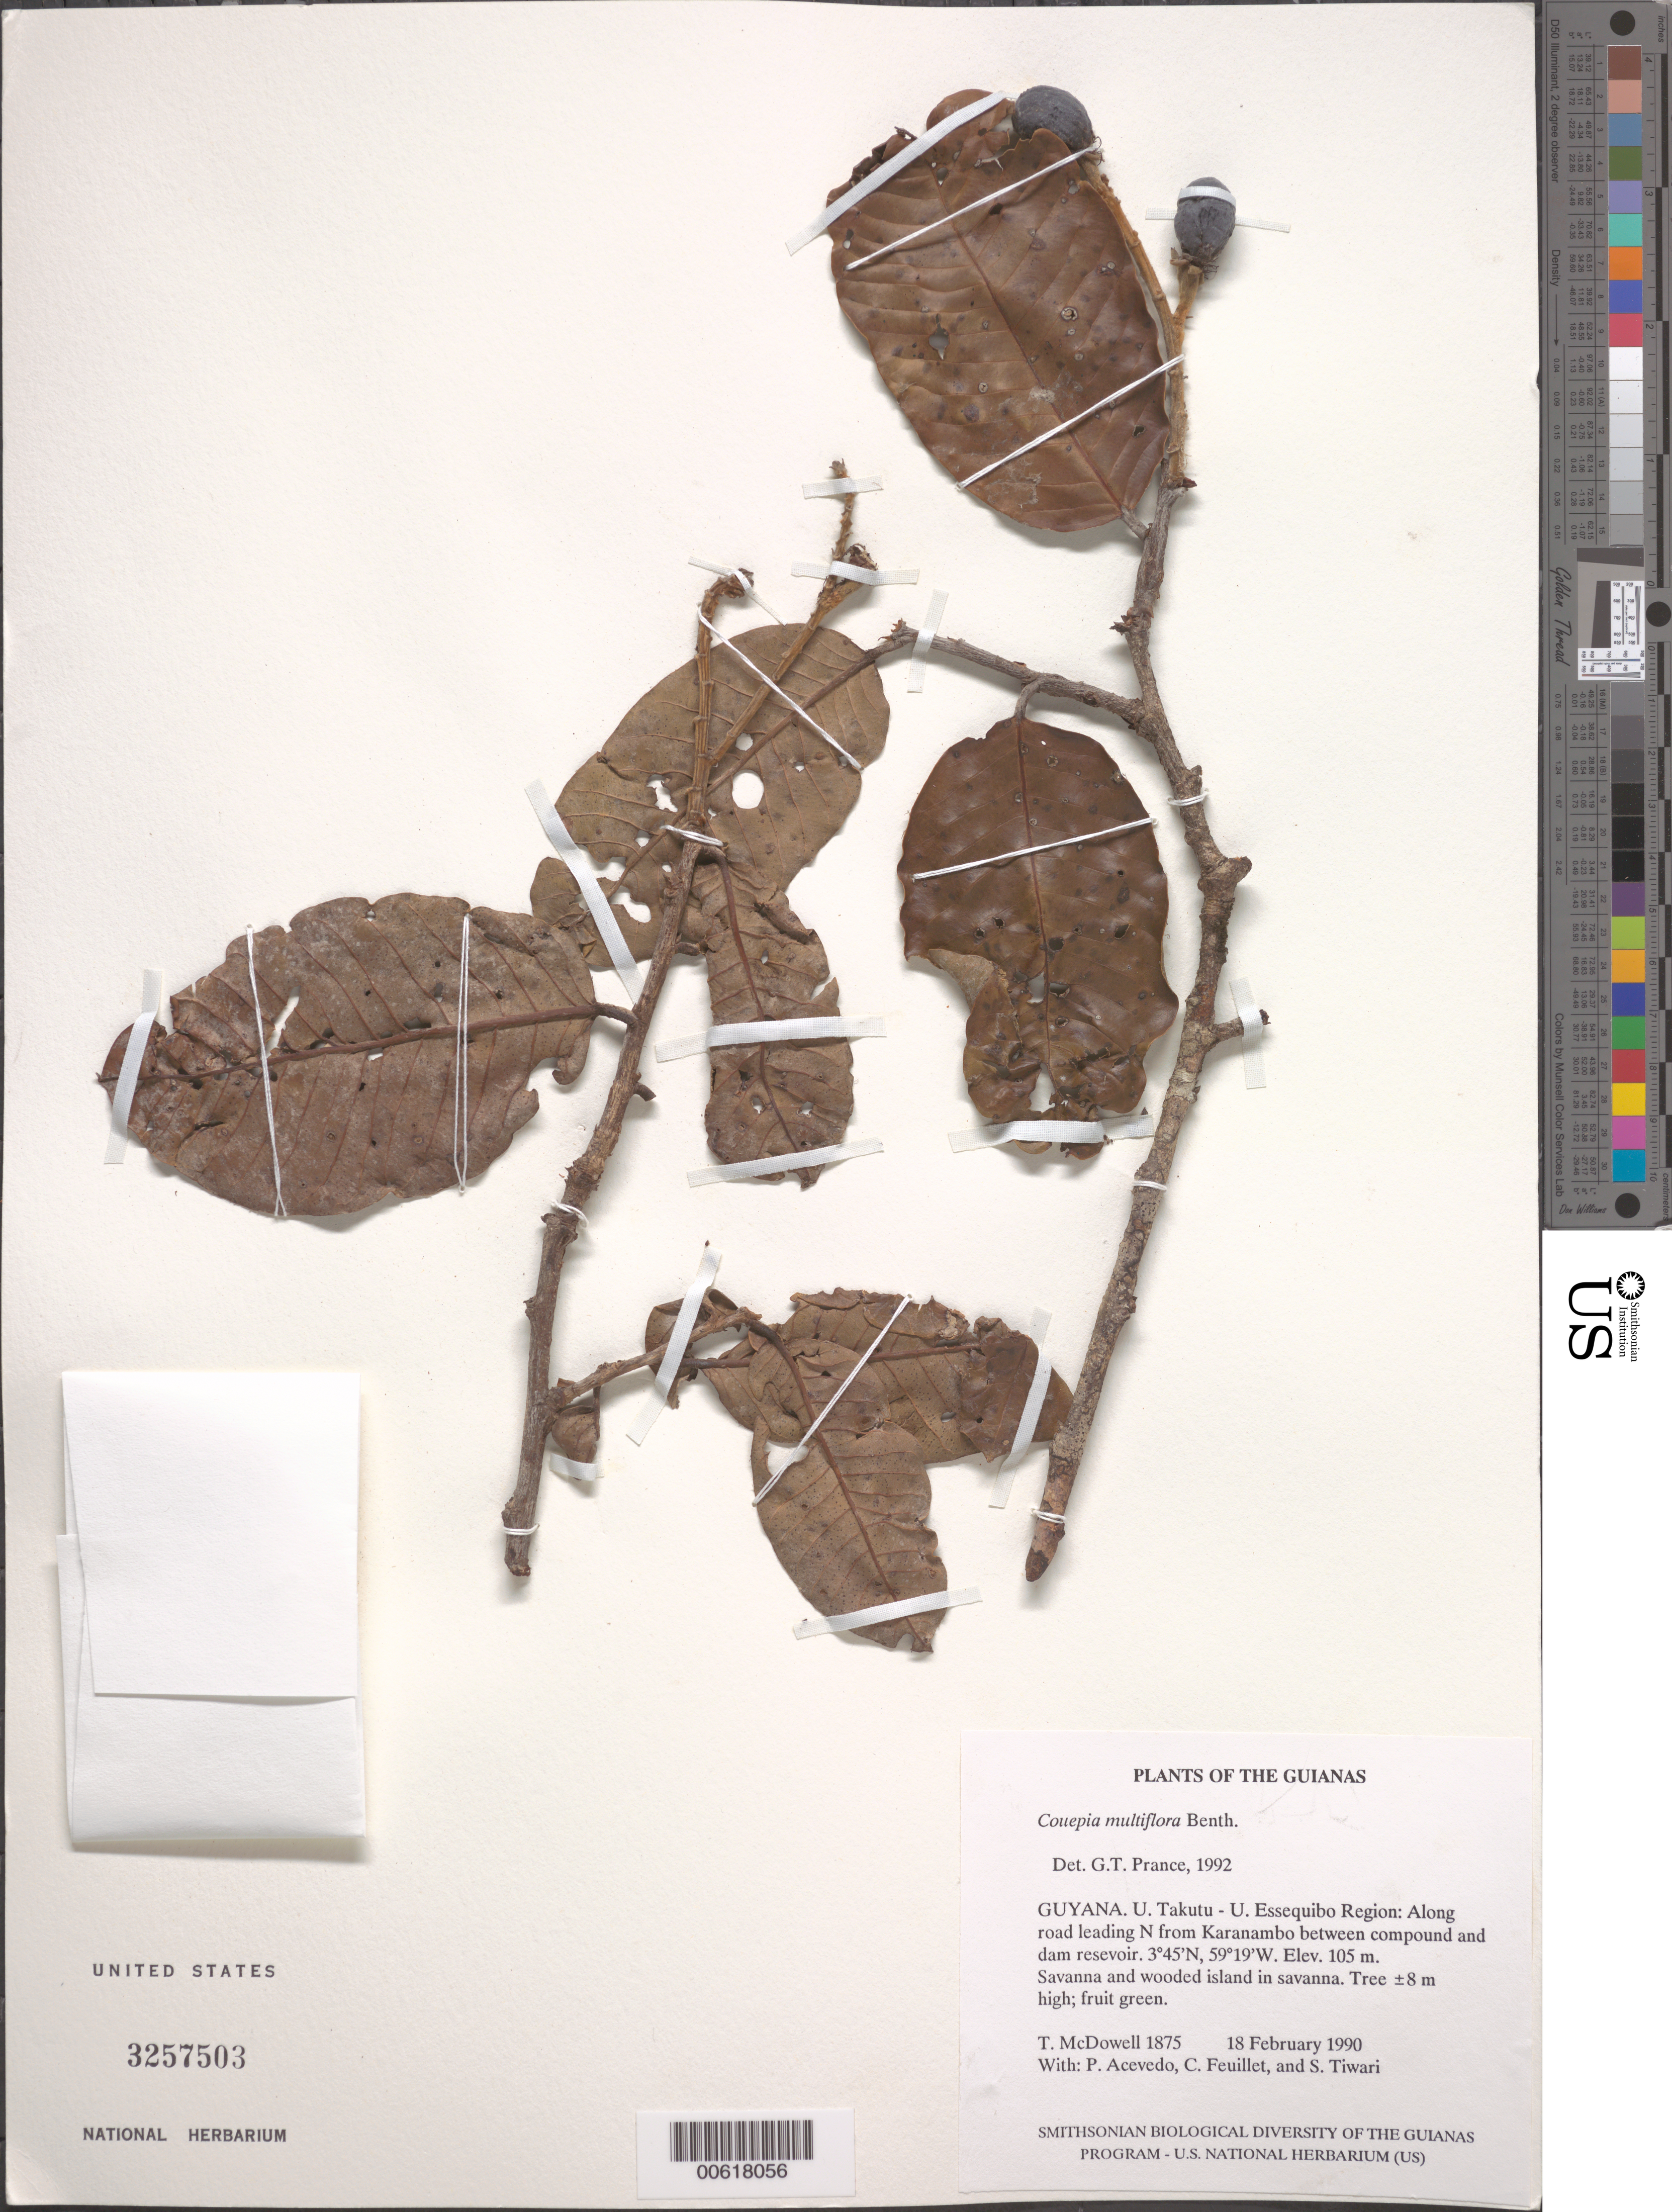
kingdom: Plantae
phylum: Tracheophyta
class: Magnoliopsida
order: Malpighiales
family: Chrysobalanaceae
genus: Couepia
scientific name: Couepia multiflora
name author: Benth.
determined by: Prance, G. T.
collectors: T. McDowell, P. Acevedo-Rodr., C. Feuillet & S. Tiwari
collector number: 1875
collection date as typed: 18 February 1990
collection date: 1990-02-18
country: Guyana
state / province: U. Takutu-U. Essequibo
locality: Along road leading North from Karanambo between compound and dam-pond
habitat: Savanna and wooded island in savanna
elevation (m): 105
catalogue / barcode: US 3257503